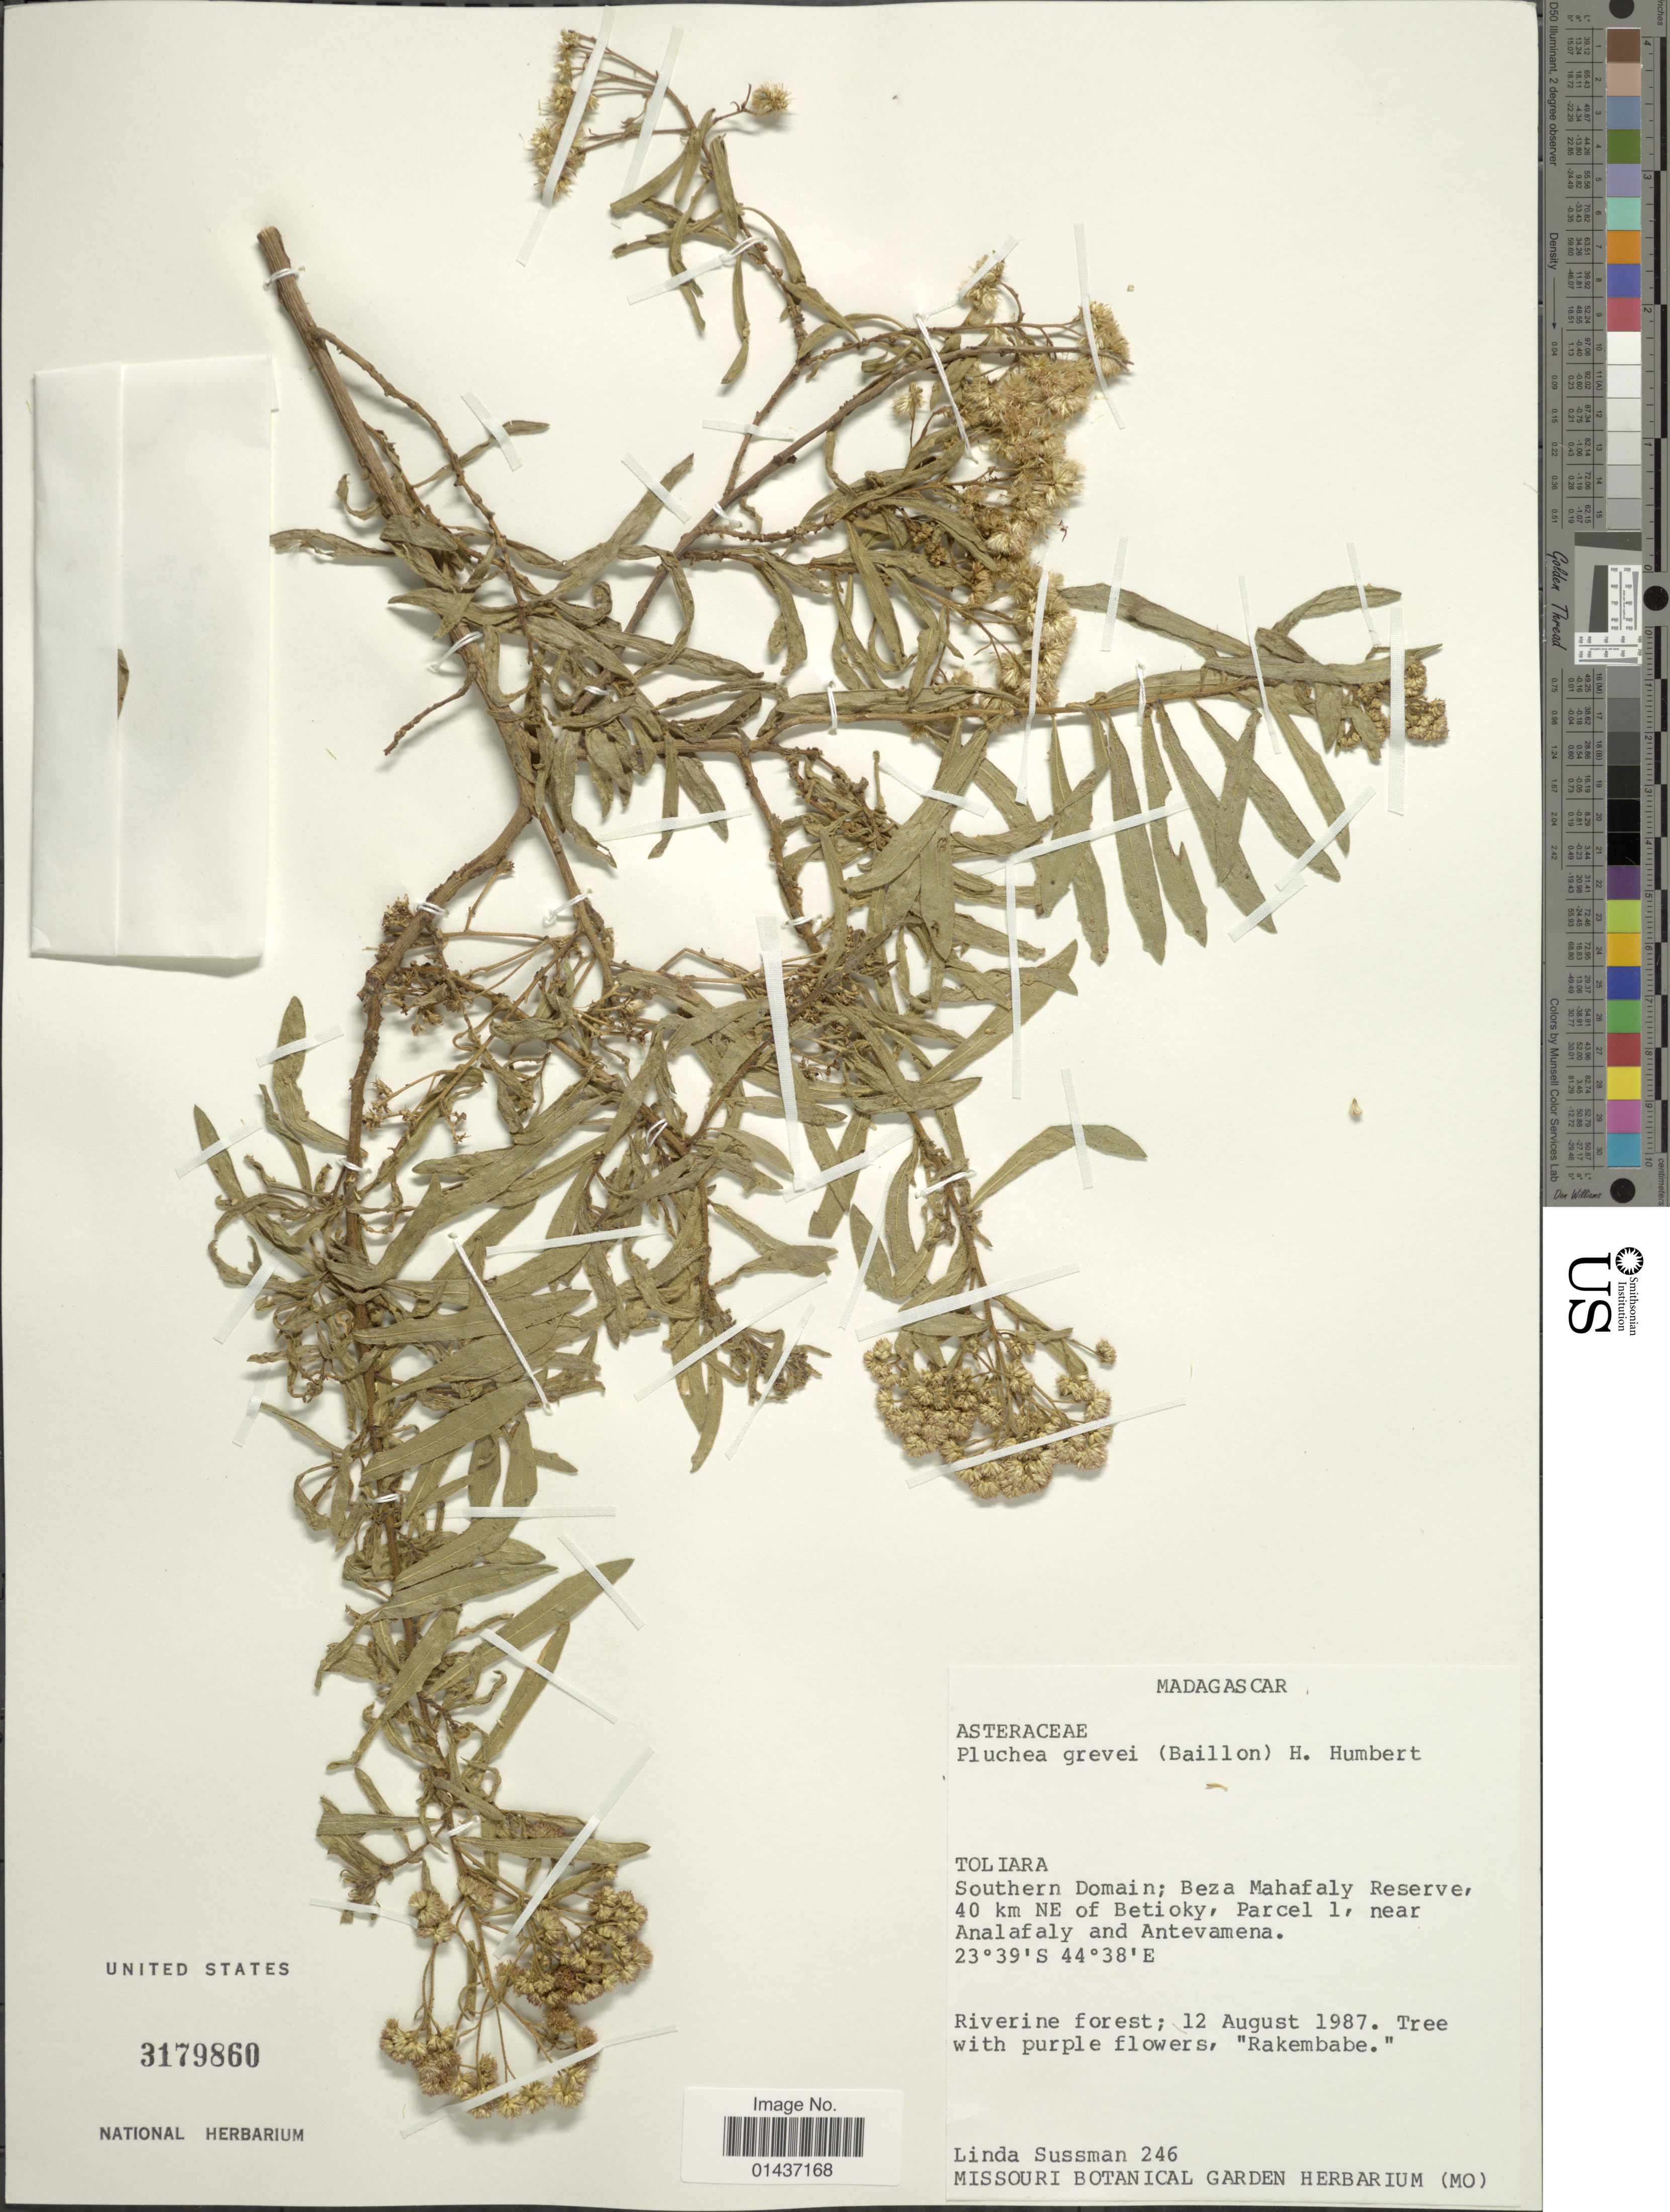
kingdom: Plantae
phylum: Tracheophyta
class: Magnoliopsida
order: Asterales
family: Asteraceae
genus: Pluchea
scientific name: Pluchea grevei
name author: (Baill.) Humbert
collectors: L. Sussman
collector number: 246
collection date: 1987-08-12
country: Madagascar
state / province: Atsimo-Andrefana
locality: Southern Domain; Beza Mahafaly Reserve, 40 km NE of Betioky, Parcel 1, near Analafaly and Antevamena, Riverine forest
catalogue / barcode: US 3179860